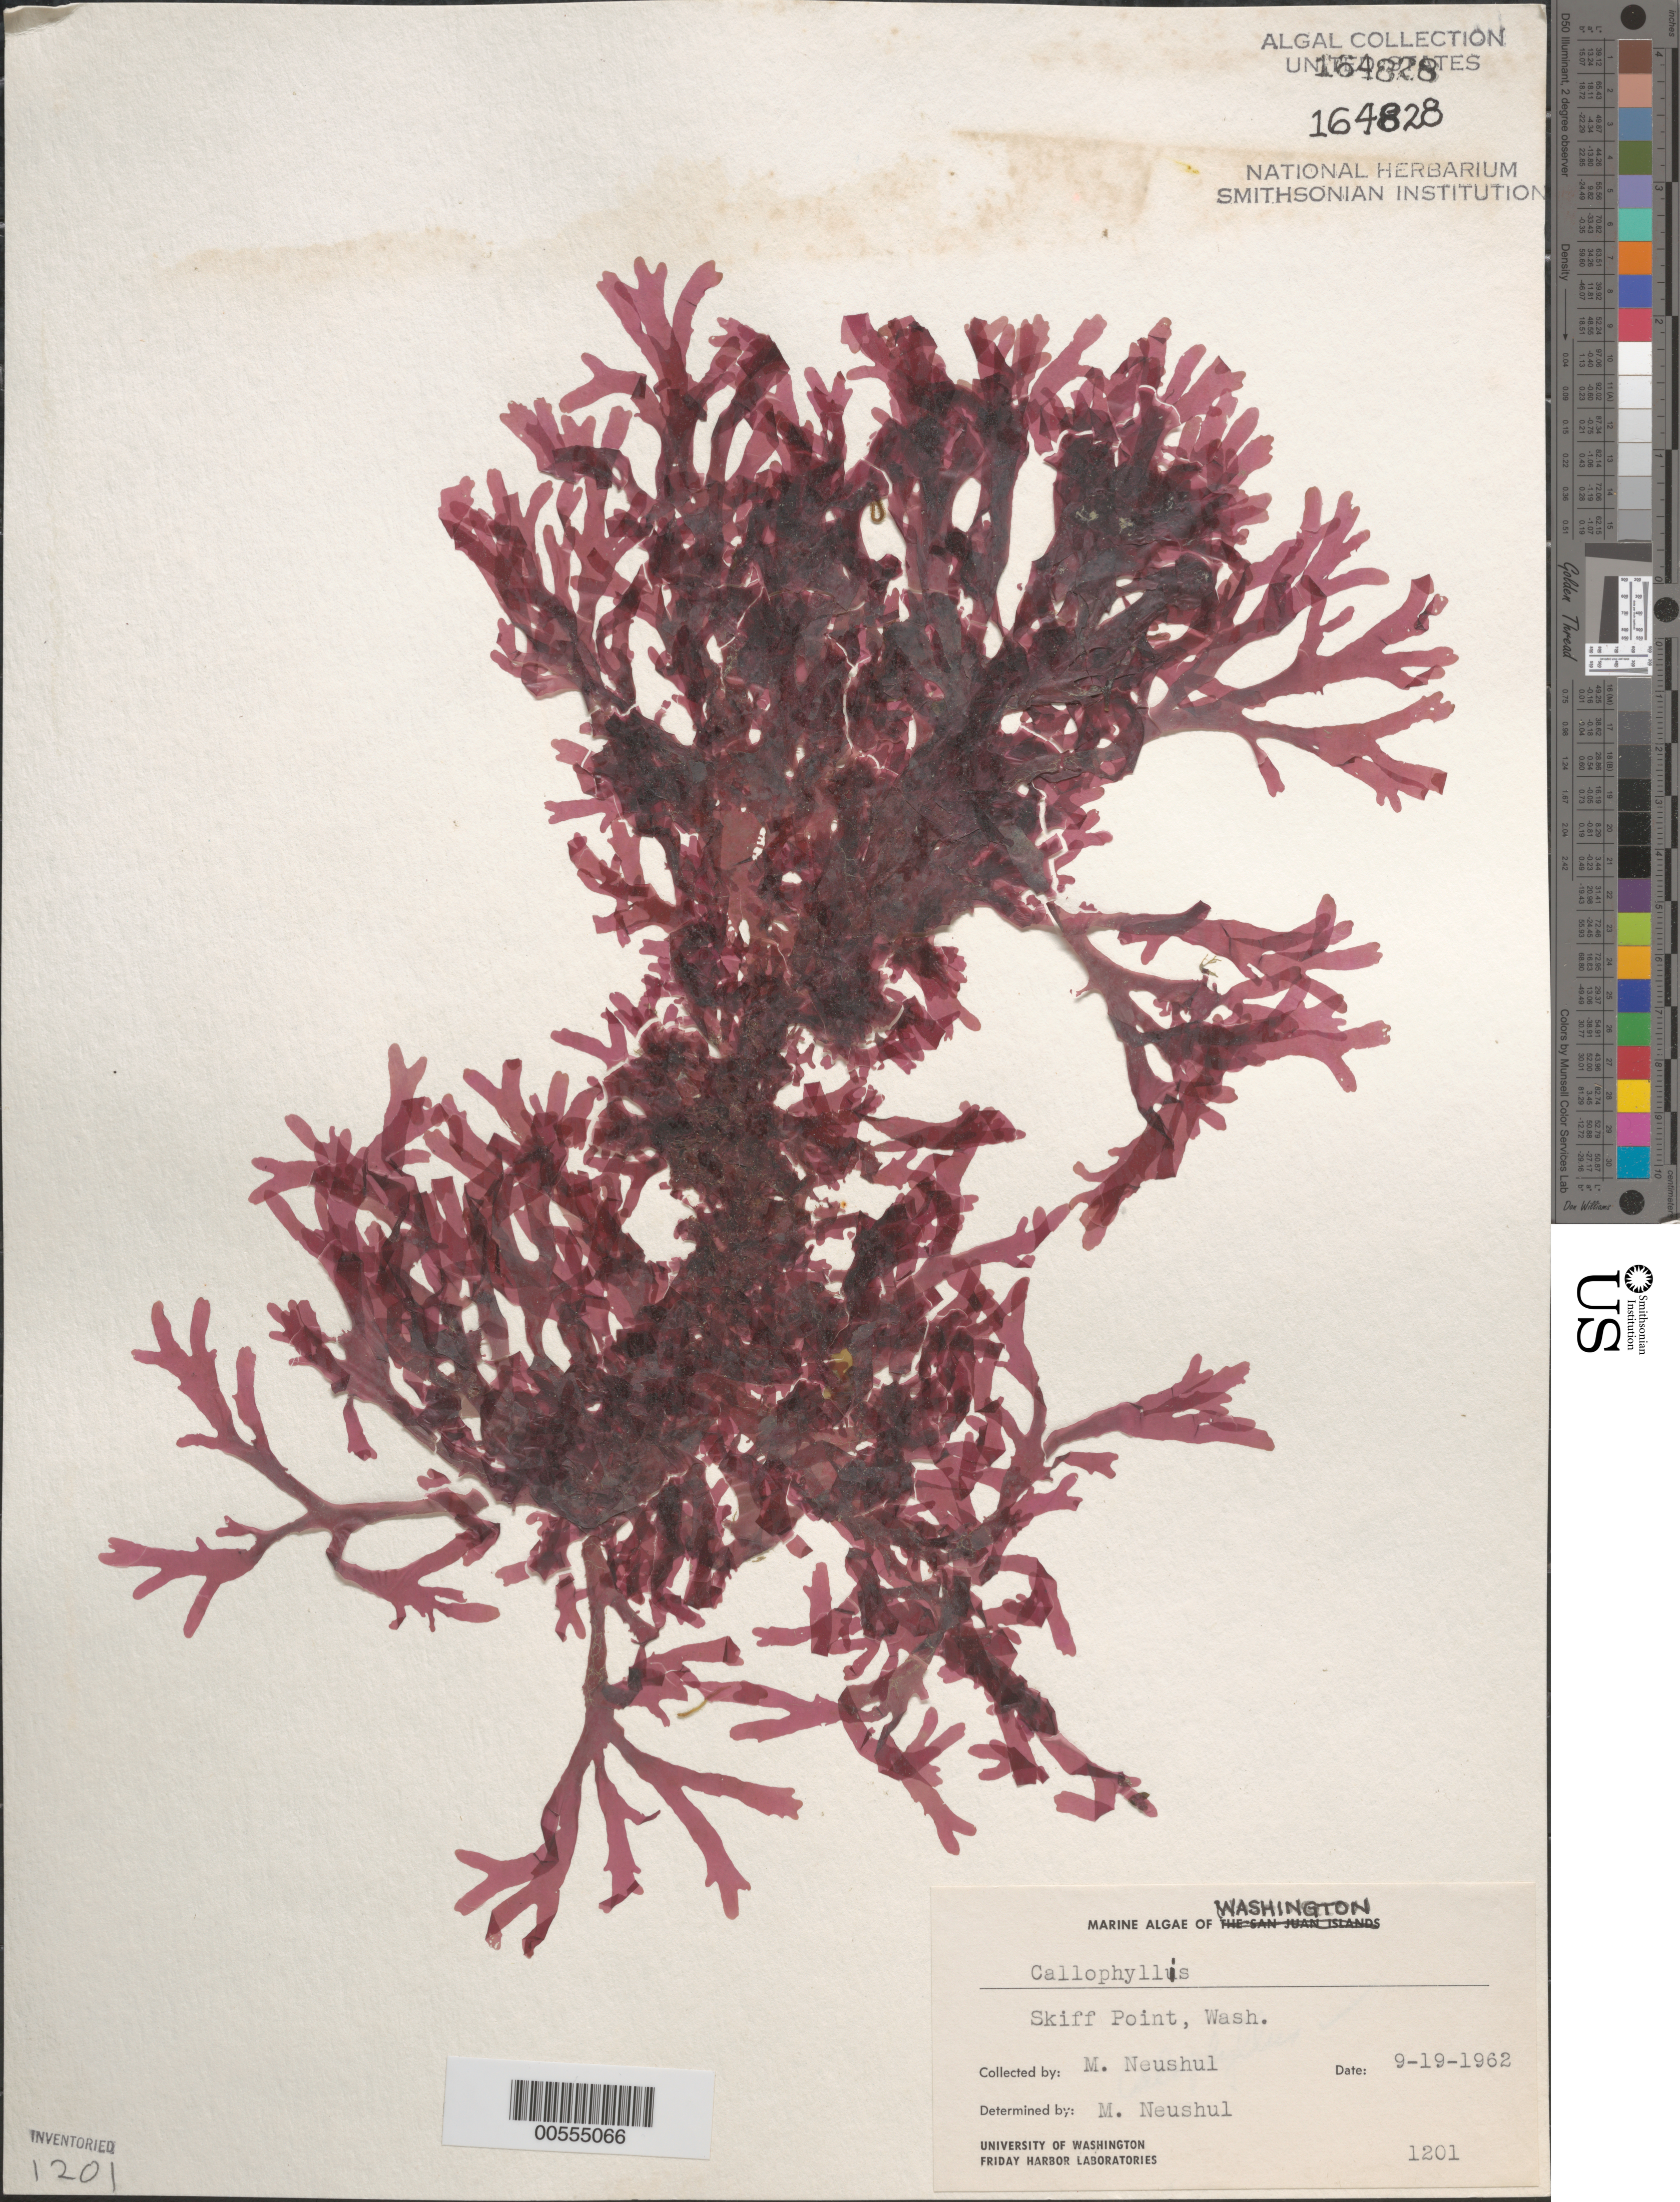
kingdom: Plantae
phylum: Rhodophyta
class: Florideophyceae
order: Gigartinales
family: Kallymeniaceae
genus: Callophyllis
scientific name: Callophyllis sp.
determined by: Neushul, M.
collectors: M. Neushul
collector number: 1201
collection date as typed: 19 Sep 1962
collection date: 1962-09-19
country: United States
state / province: Washington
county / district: San Juan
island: San Juan Island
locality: Skiff Point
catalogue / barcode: US 164828